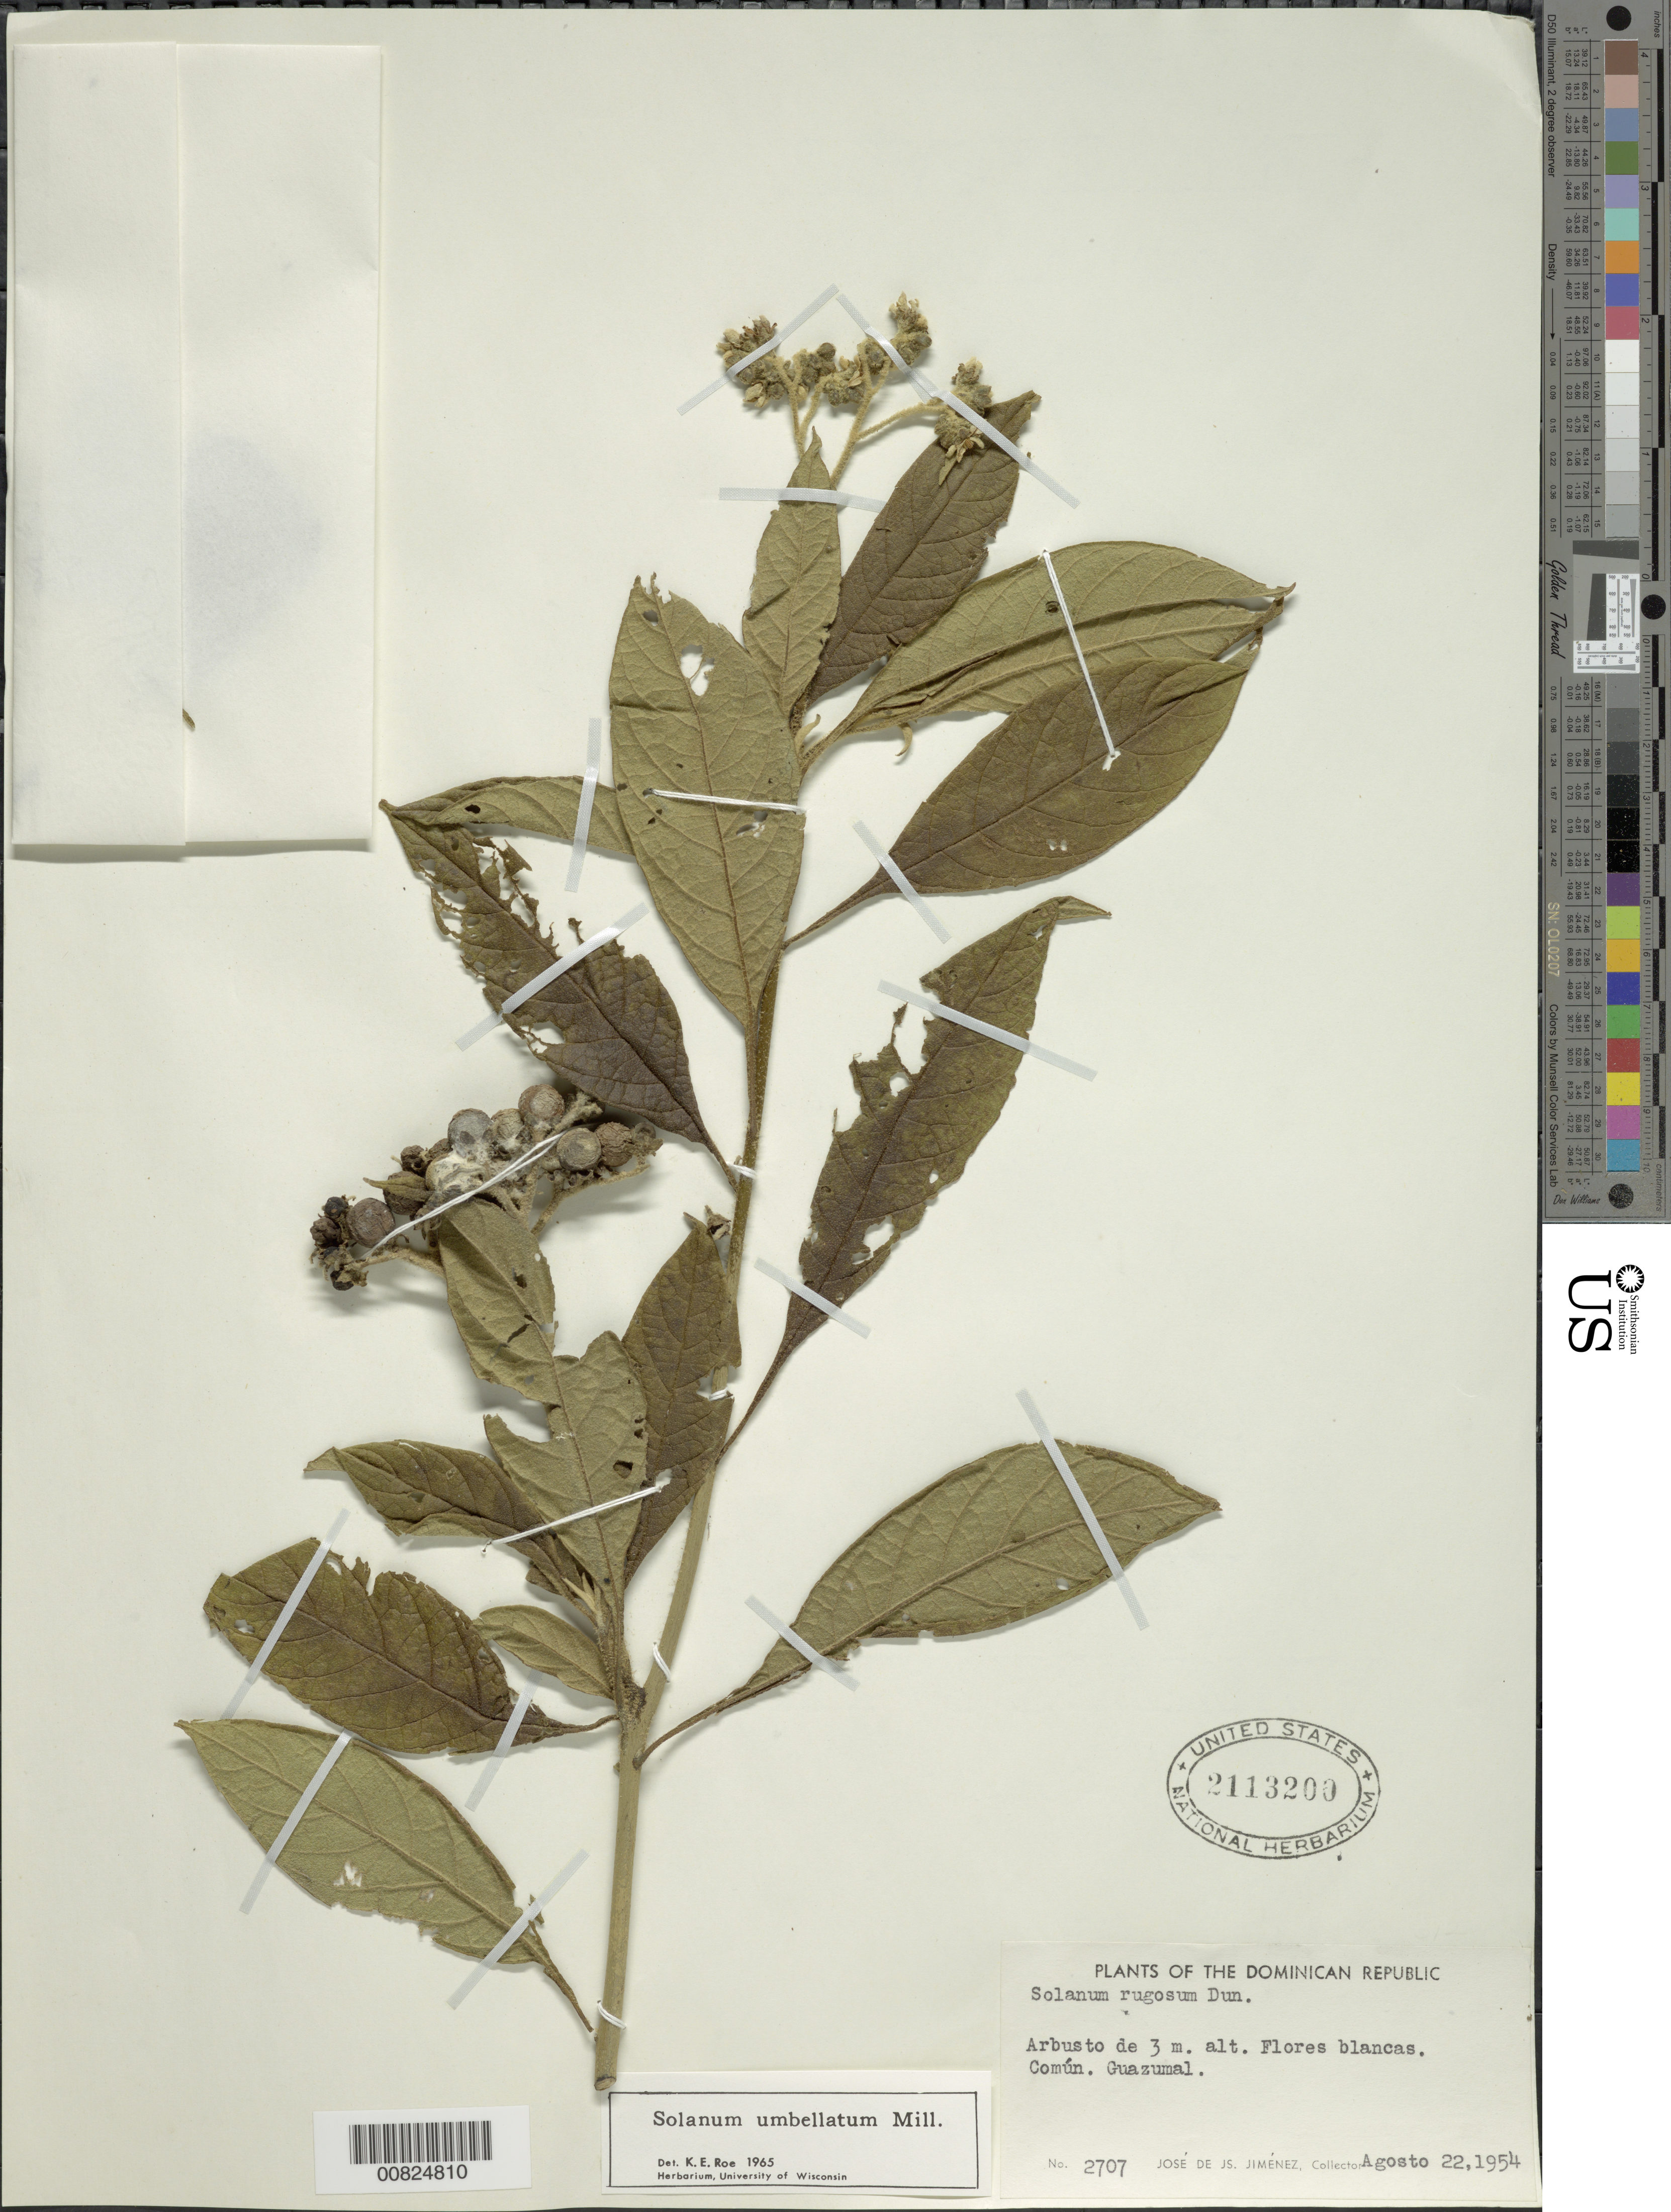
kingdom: Plantae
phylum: Tracheophyta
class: Magnoliopsida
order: Solanales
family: Solanaceae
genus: Solanum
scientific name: Solanum umbellatum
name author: Mill.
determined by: Roe, K. E.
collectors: J. J. Jiménez Almonte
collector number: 2707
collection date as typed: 22 Aug 1954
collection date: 1954-08-22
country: Dominican Republic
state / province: Santiago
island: Hispaniola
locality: Guazumal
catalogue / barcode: US 2113200